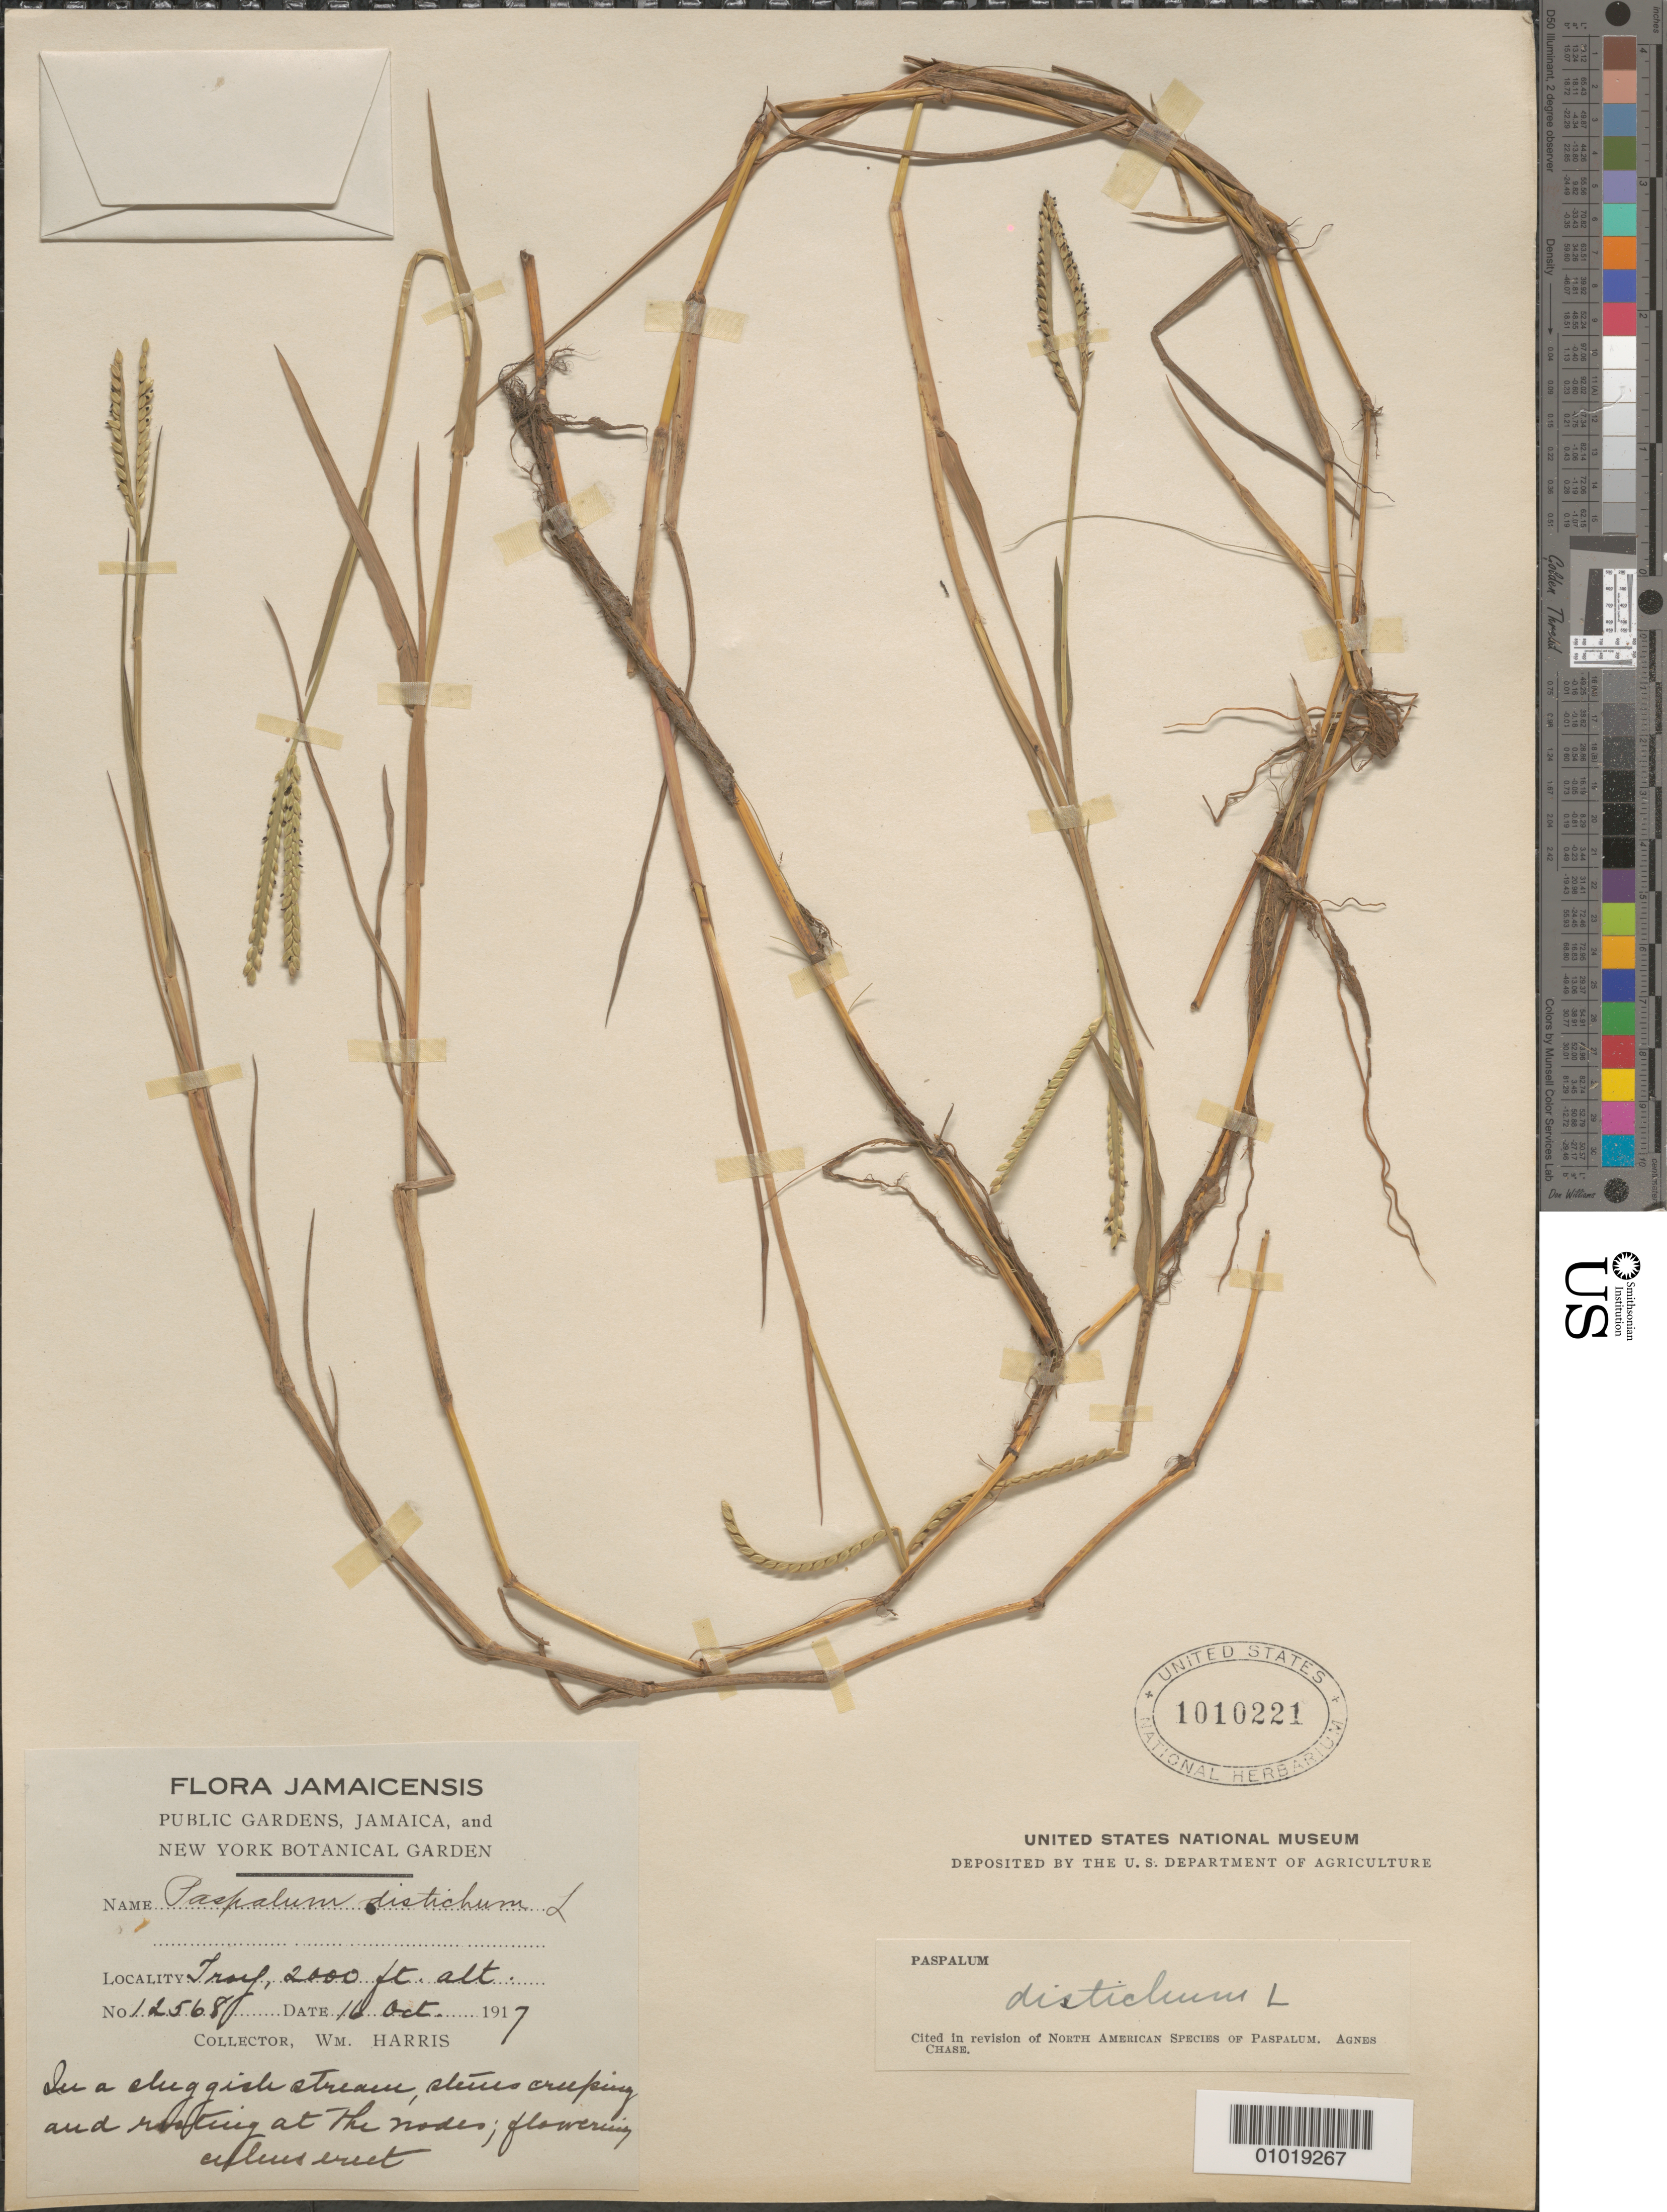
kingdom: Plantae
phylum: Tracheophyta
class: Liliopsida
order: Poales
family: Poaceae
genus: Paspalum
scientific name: Paspalum distichum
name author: L.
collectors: W. Harris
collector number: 12568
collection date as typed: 16 Oct 1917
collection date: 1917-10-16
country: Jamaica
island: Jamaica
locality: Troy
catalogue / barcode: US 1010221